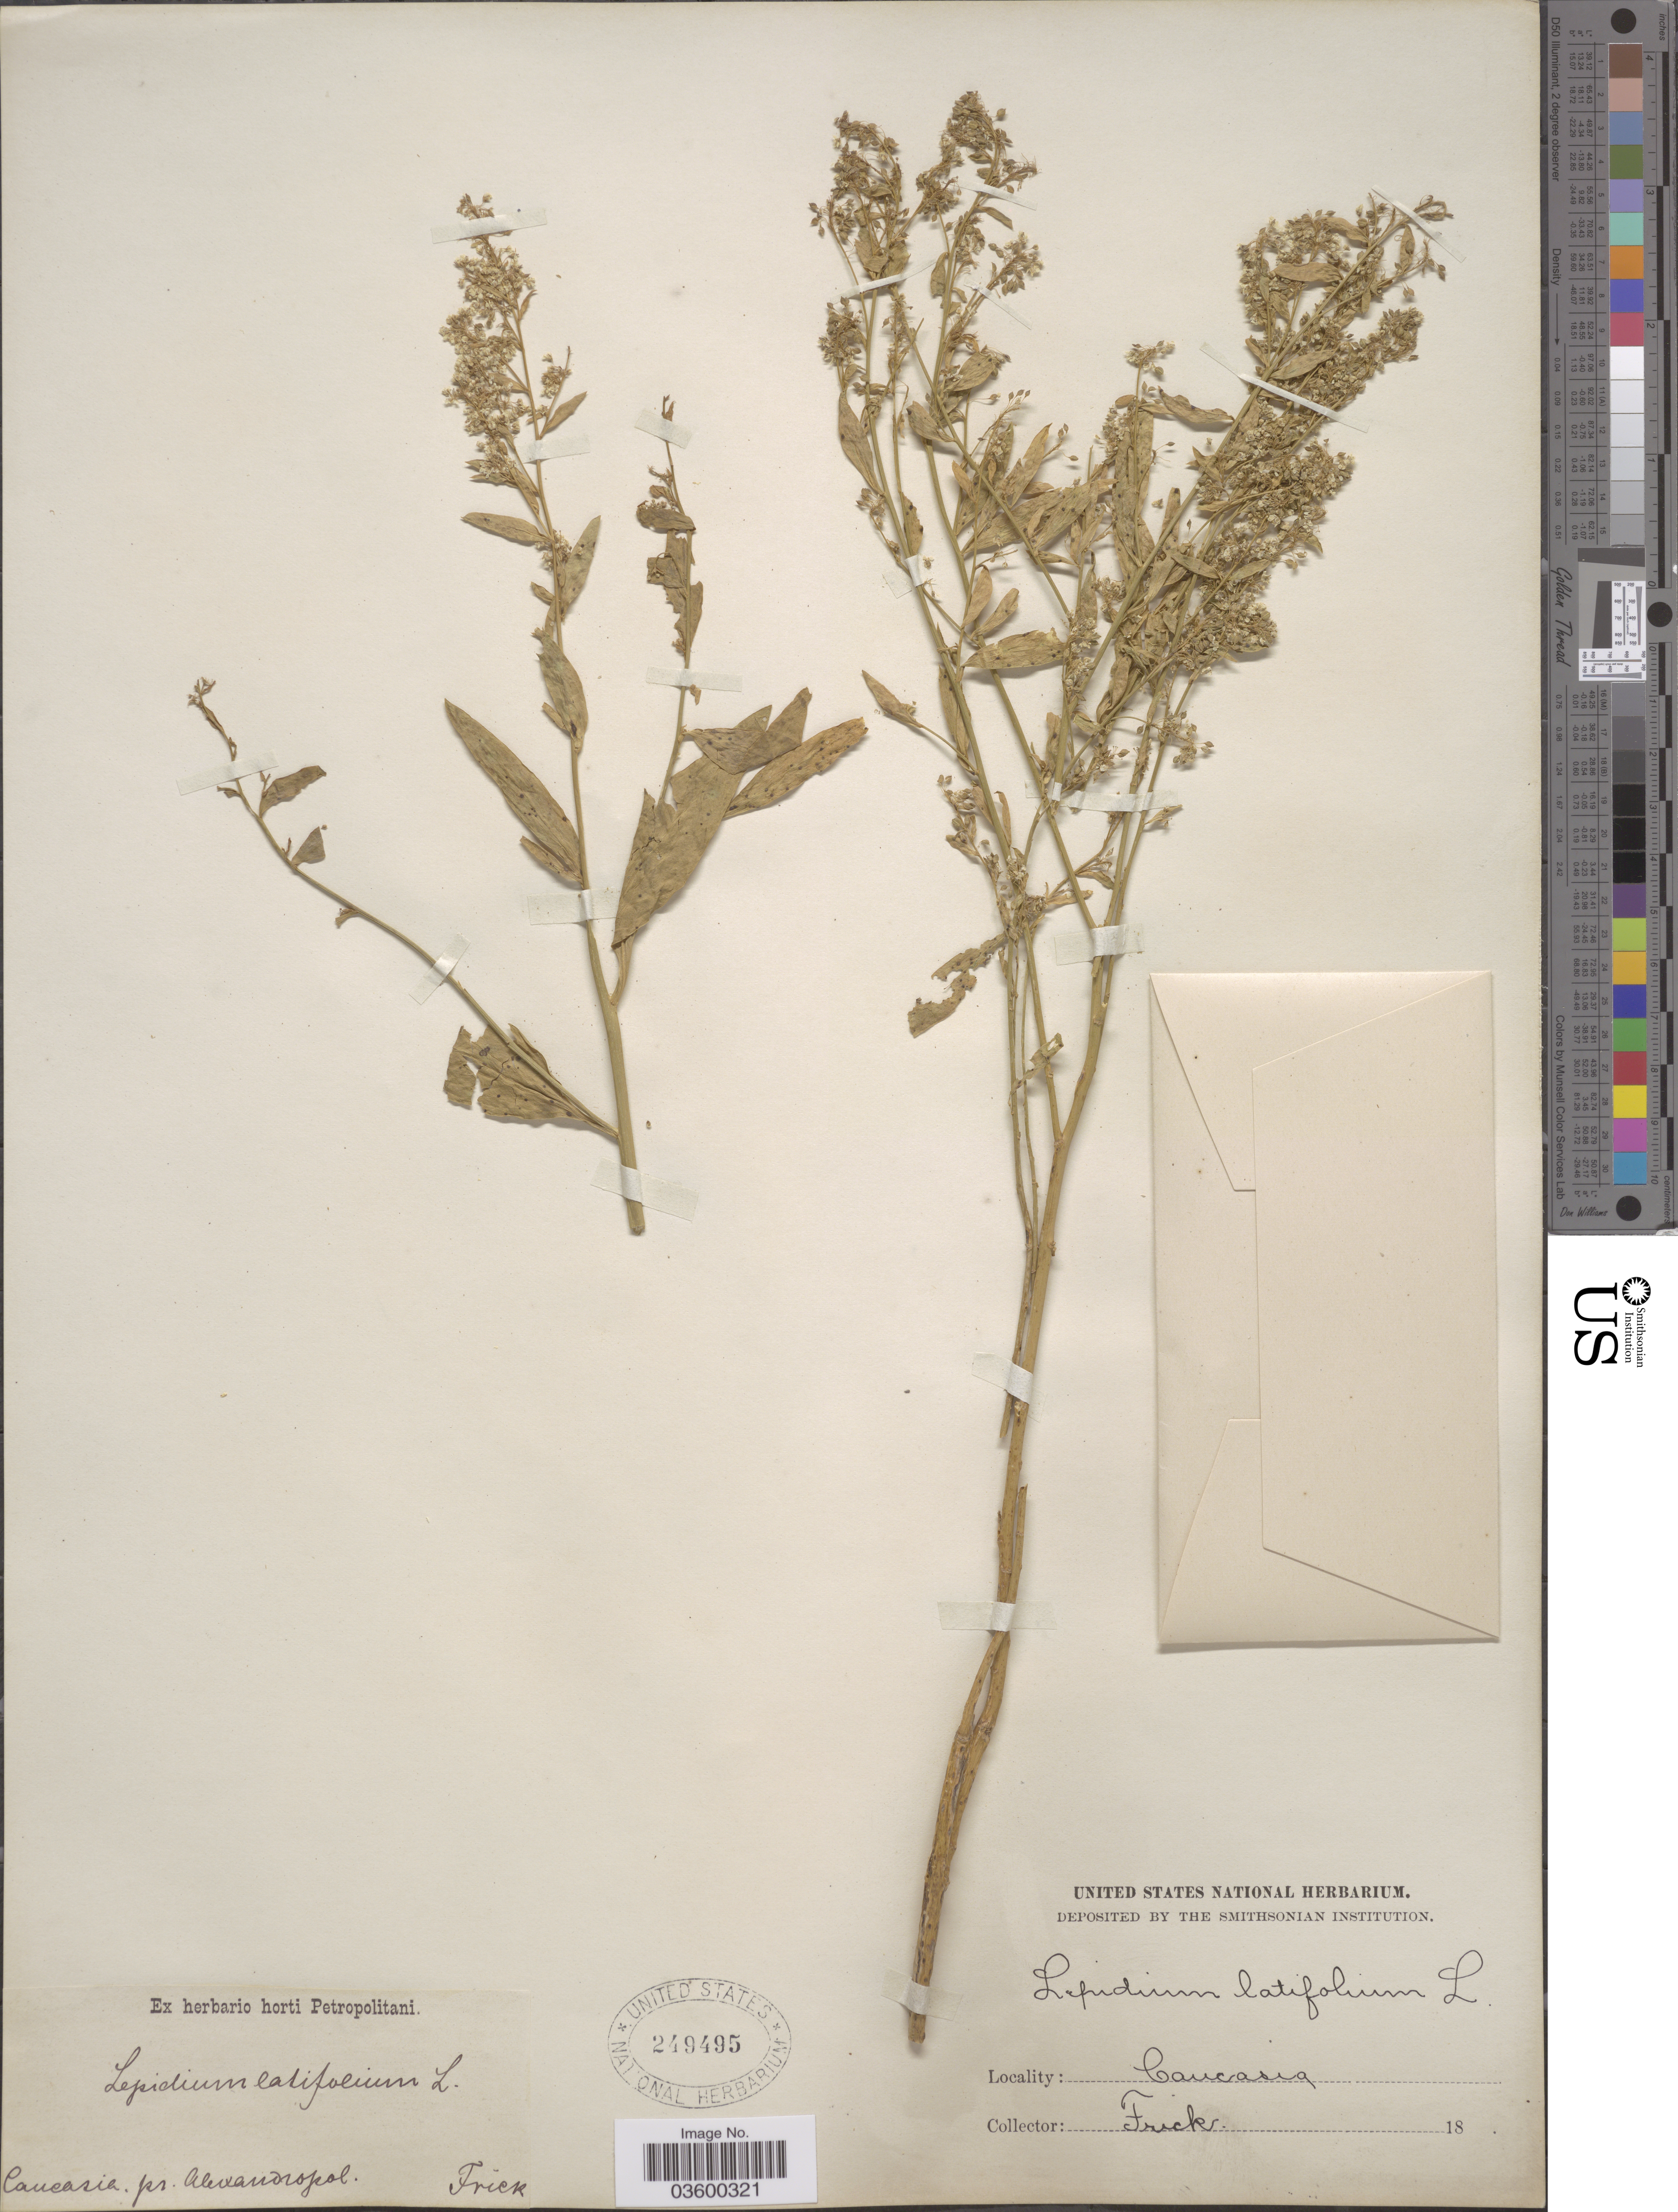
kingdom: Plantae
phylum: Tracheophyta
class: Magnoliopsida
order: Brassicales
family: Brassicaceae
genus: Lepidium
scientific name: Lepidium latifolium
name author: L.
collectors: Frick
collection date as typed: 18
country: Armenia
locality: Caucasia. pr. Alexandropol.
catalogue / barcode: US 249495